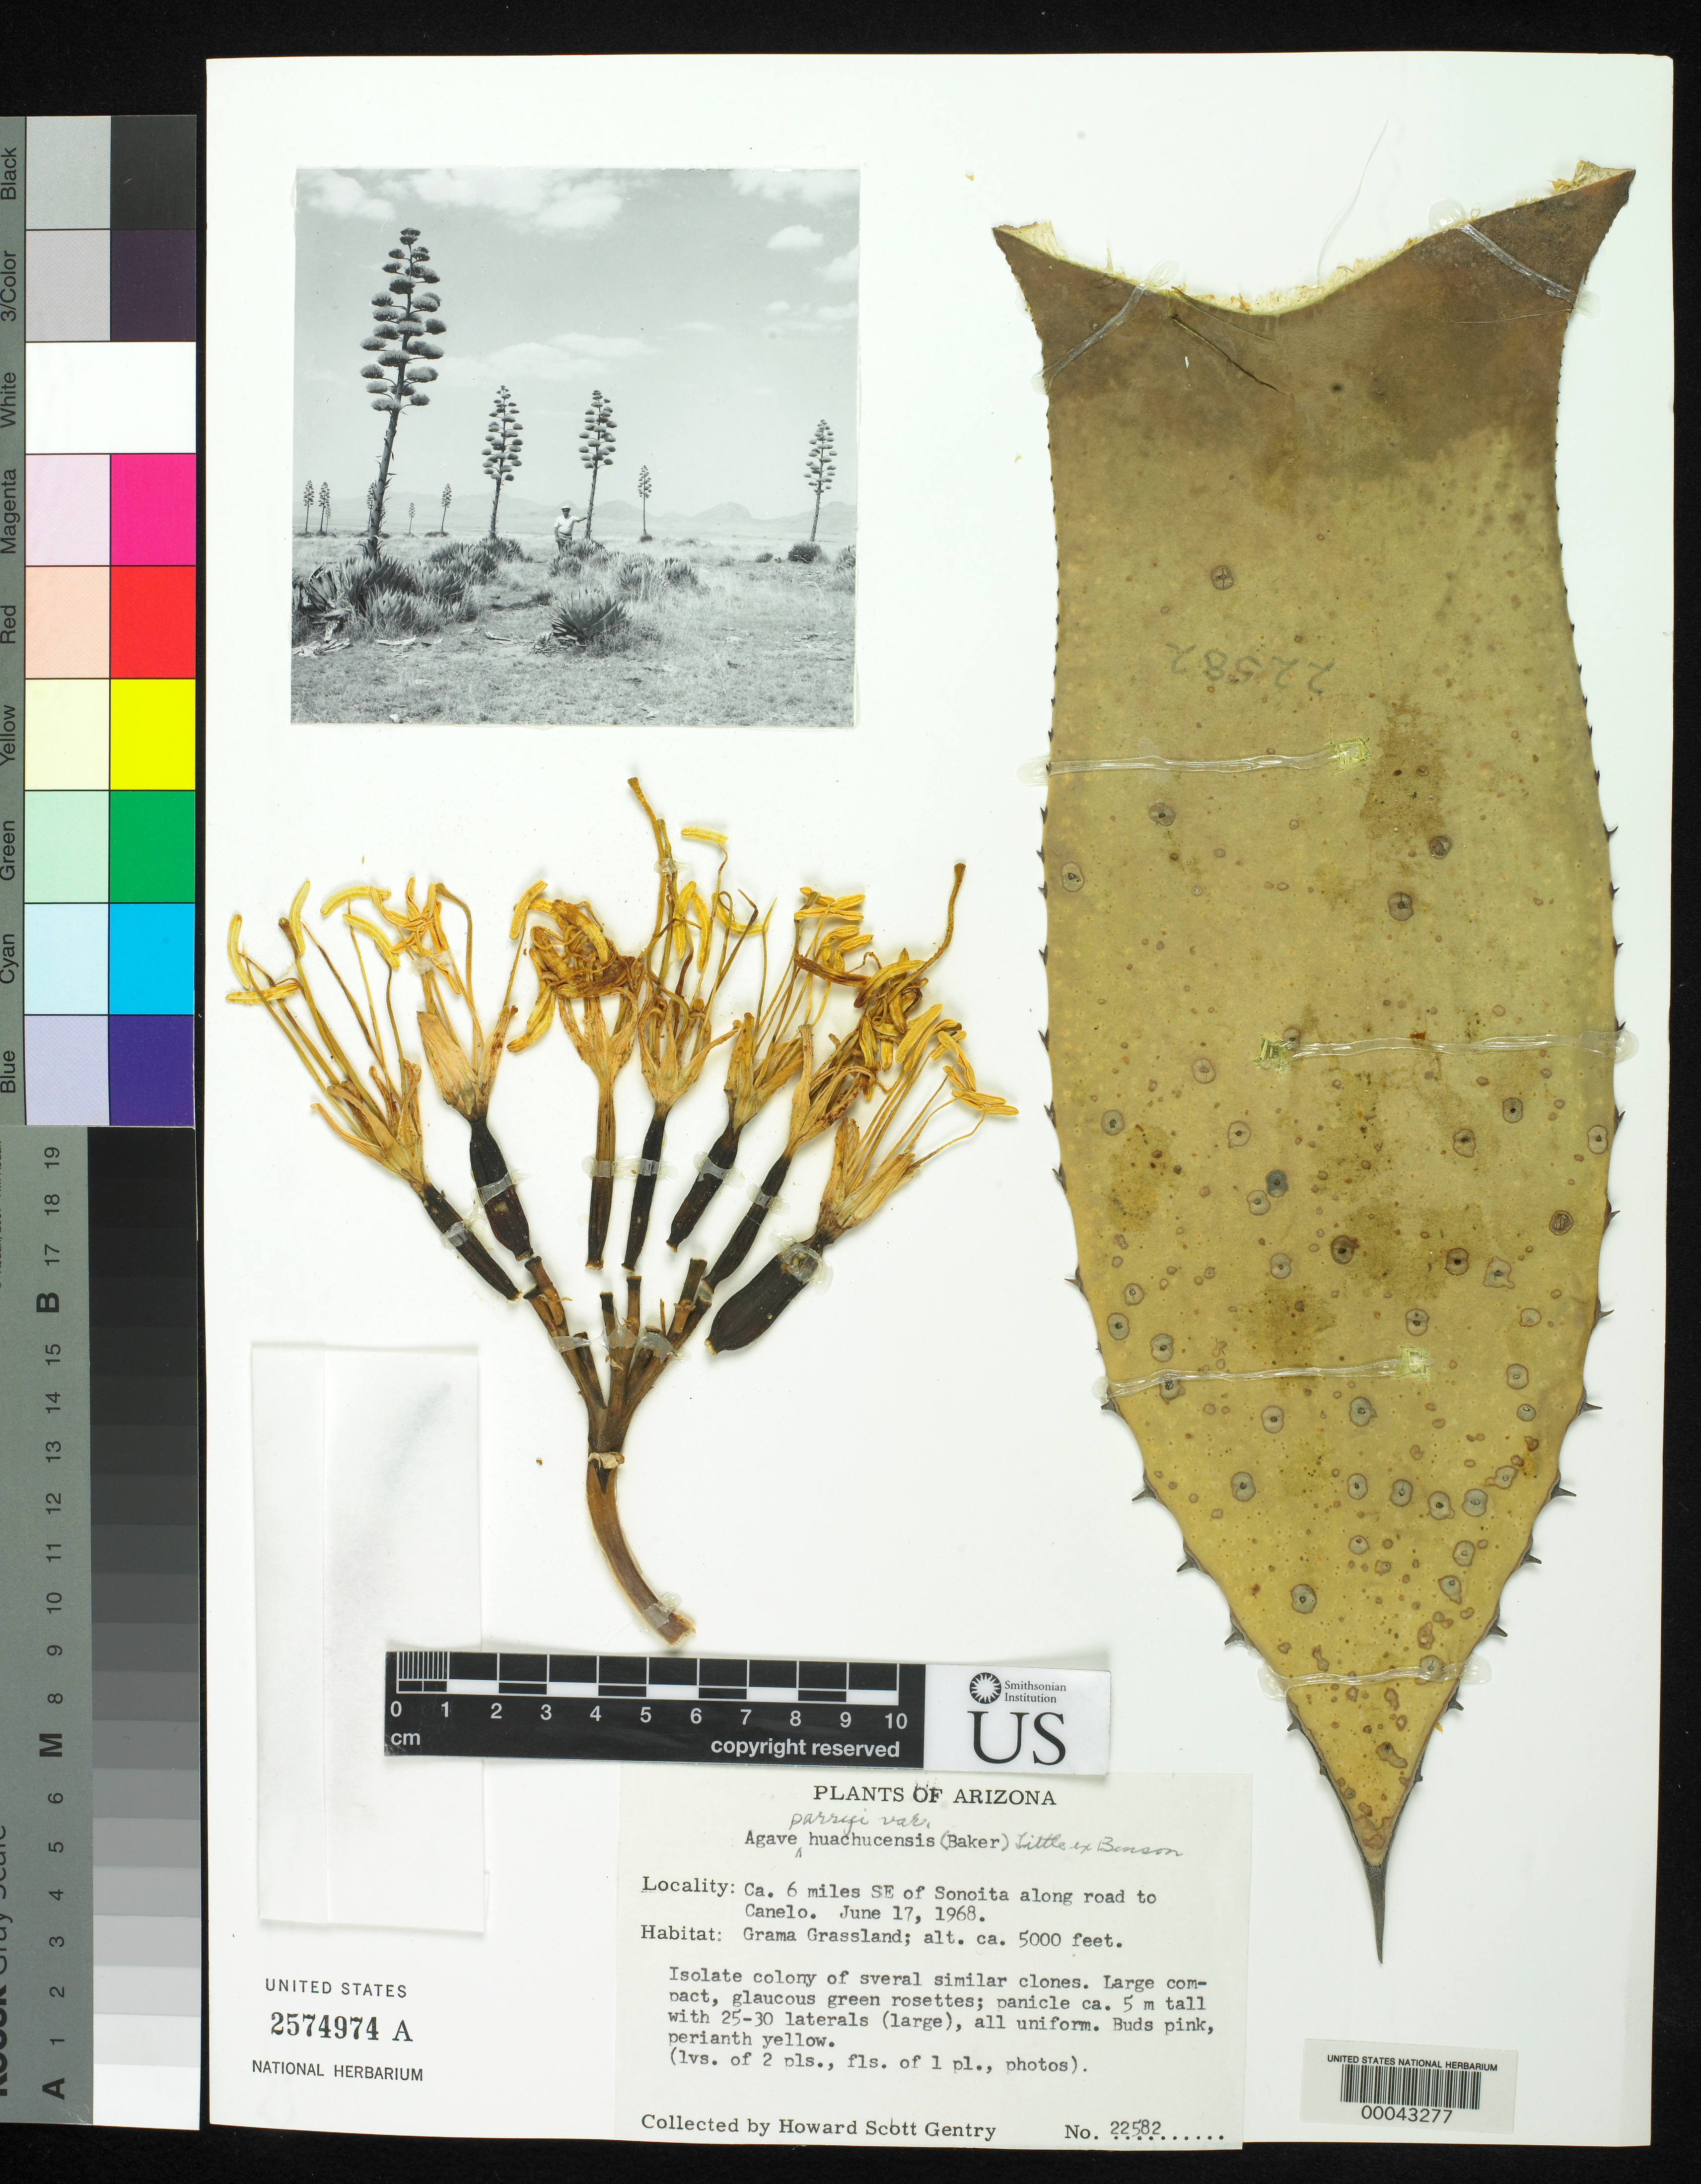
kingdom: Plantae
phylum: Tracheophyta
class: Liliopsida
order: Asparagales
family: Asparagaceae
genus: Agave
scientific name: Agave parryi var. huachucensis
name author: (Baker) Little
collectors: H. S. Gentry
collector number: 22582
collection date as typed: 17 Jun 1968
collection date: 1968-06-17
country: United States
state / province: Arizona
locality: Ca 6 mi se of sonoita along road to canelo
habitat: Grama grassland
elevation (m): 1524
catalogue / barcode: US 2574974A